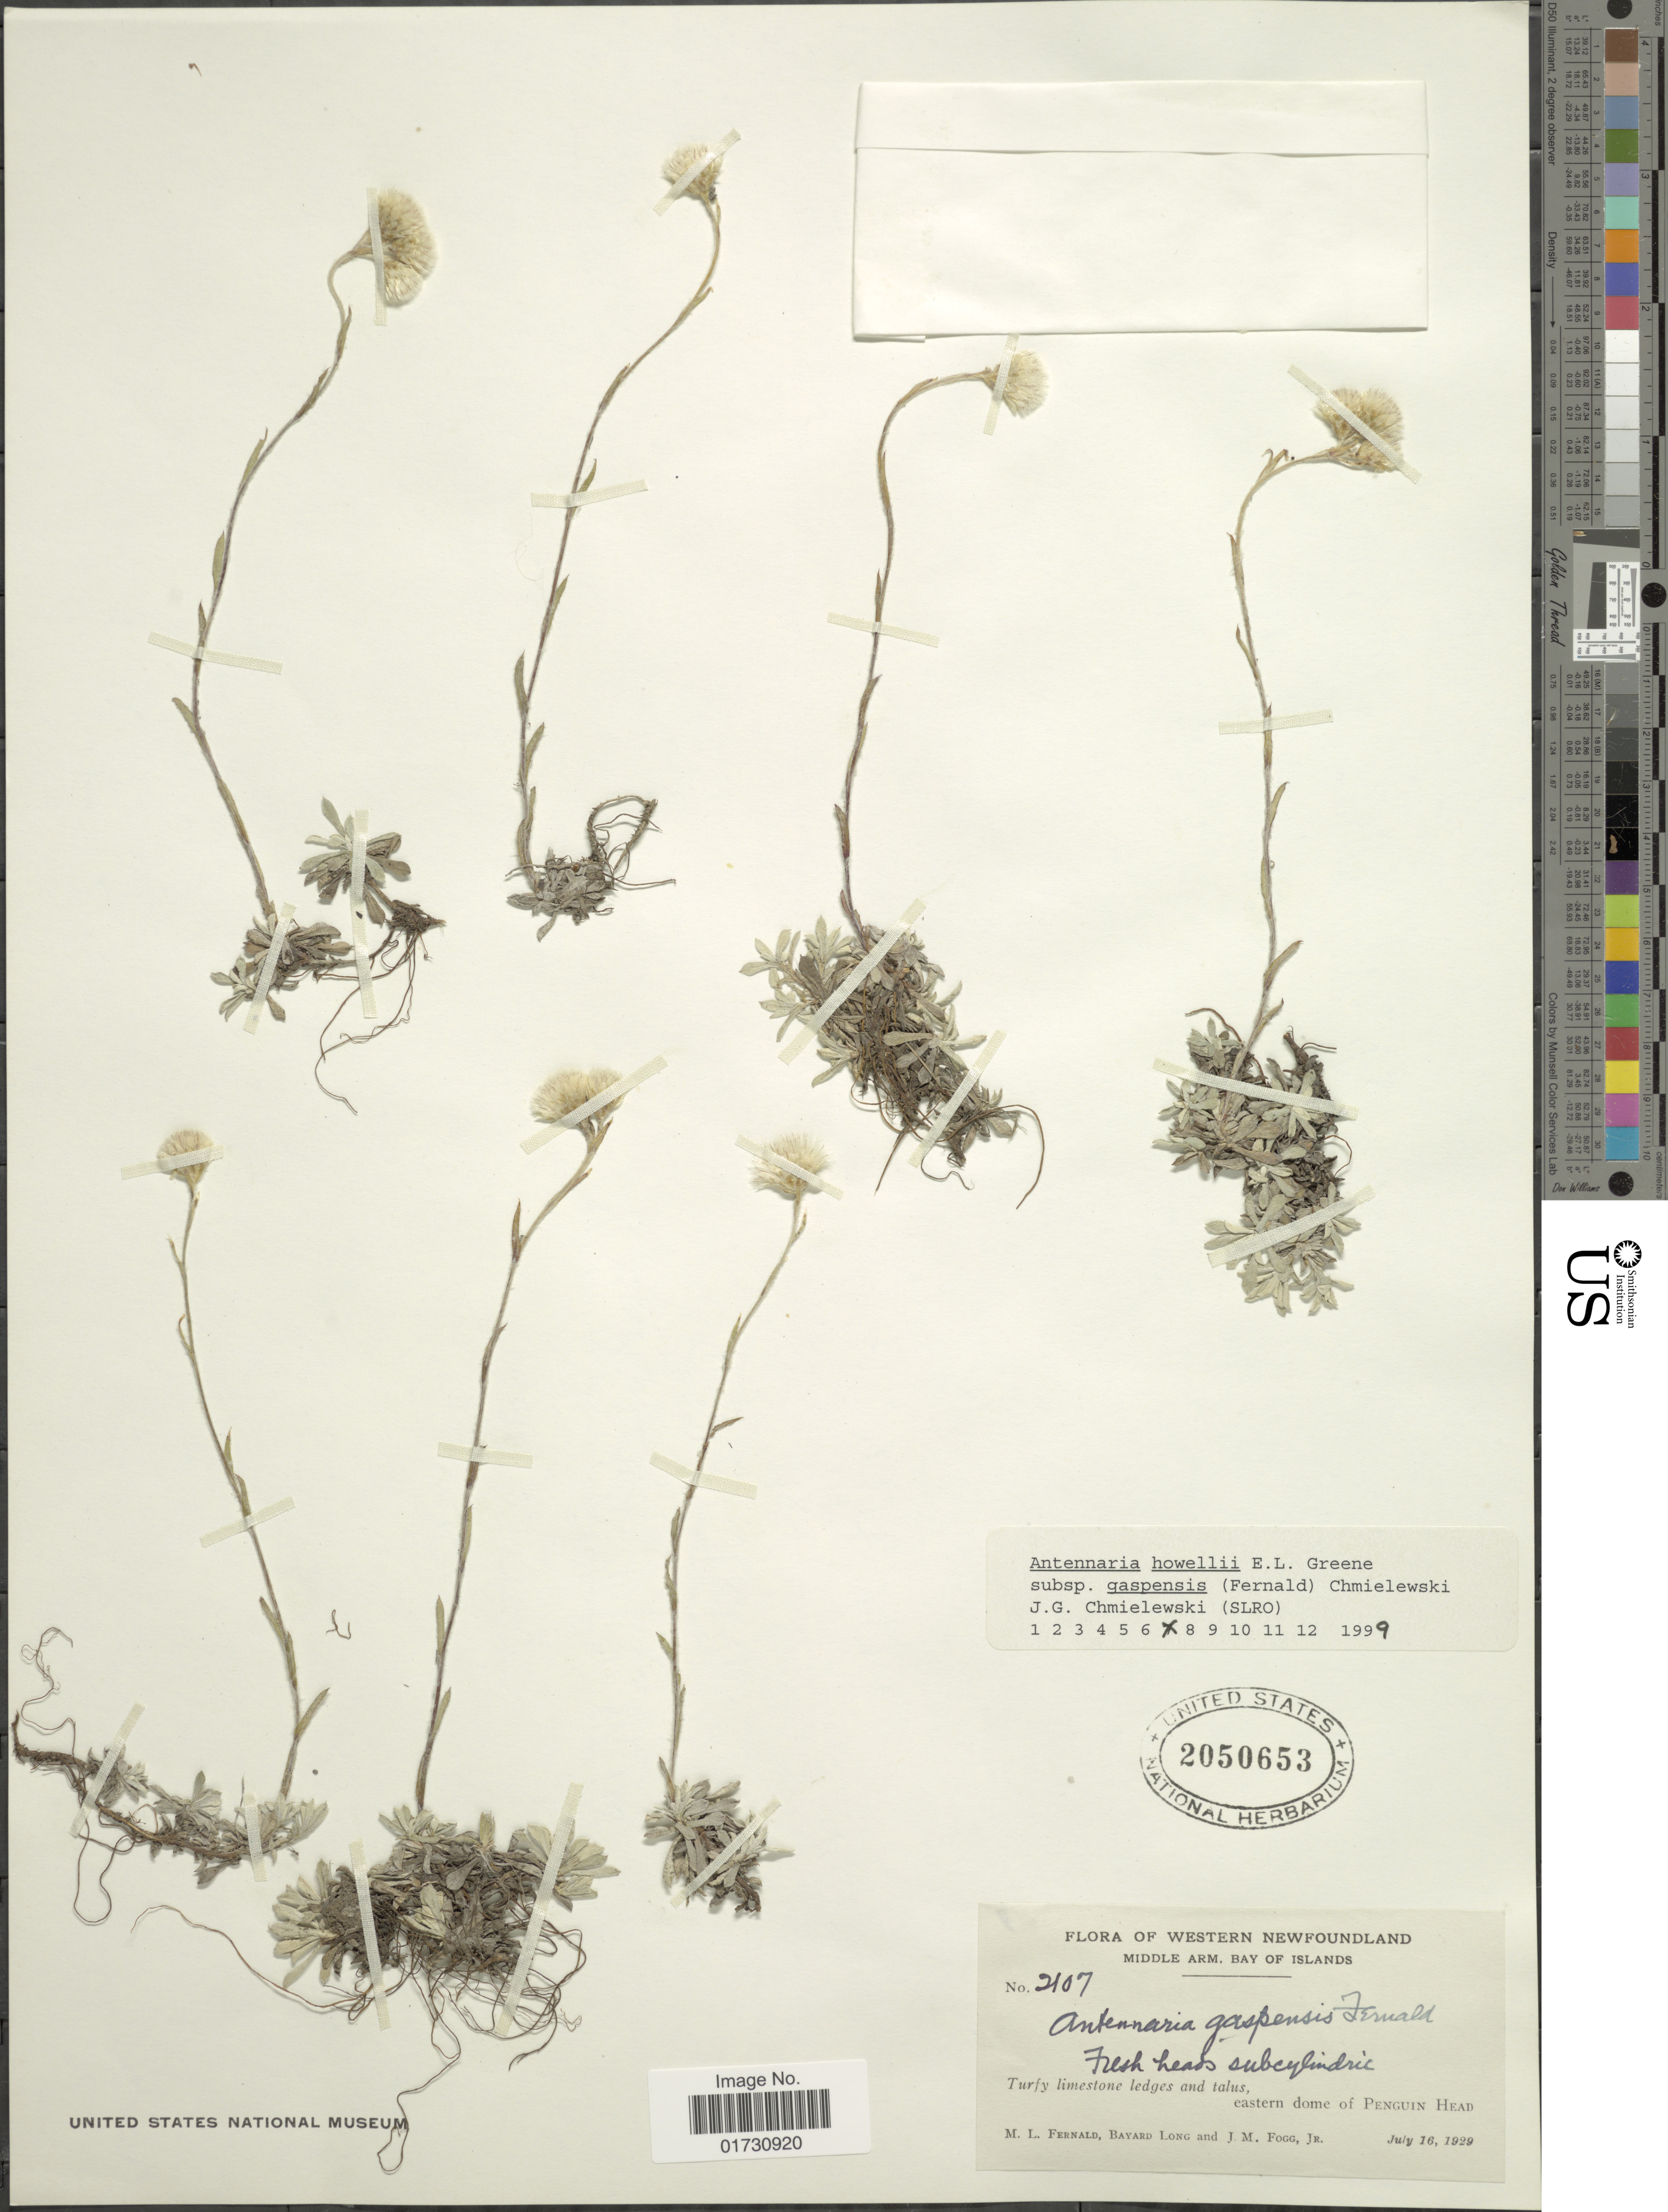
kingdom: Plantae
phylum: Tracheophyta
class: Magnoliopsida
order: Asterales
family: Asteraceae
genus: Antennaria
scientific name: Antennaria gaspensis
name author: (Fernald) Fernald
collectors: M. L. Fernald, B. Long & J. Fogg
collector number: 2107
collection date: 1929-07-16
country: Canada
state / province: Newfoundland and Labrador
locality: Western Newfoundland, Middle Arm, bay of Islands, Eastern dome of Penguin Head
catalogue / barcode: US 2050653